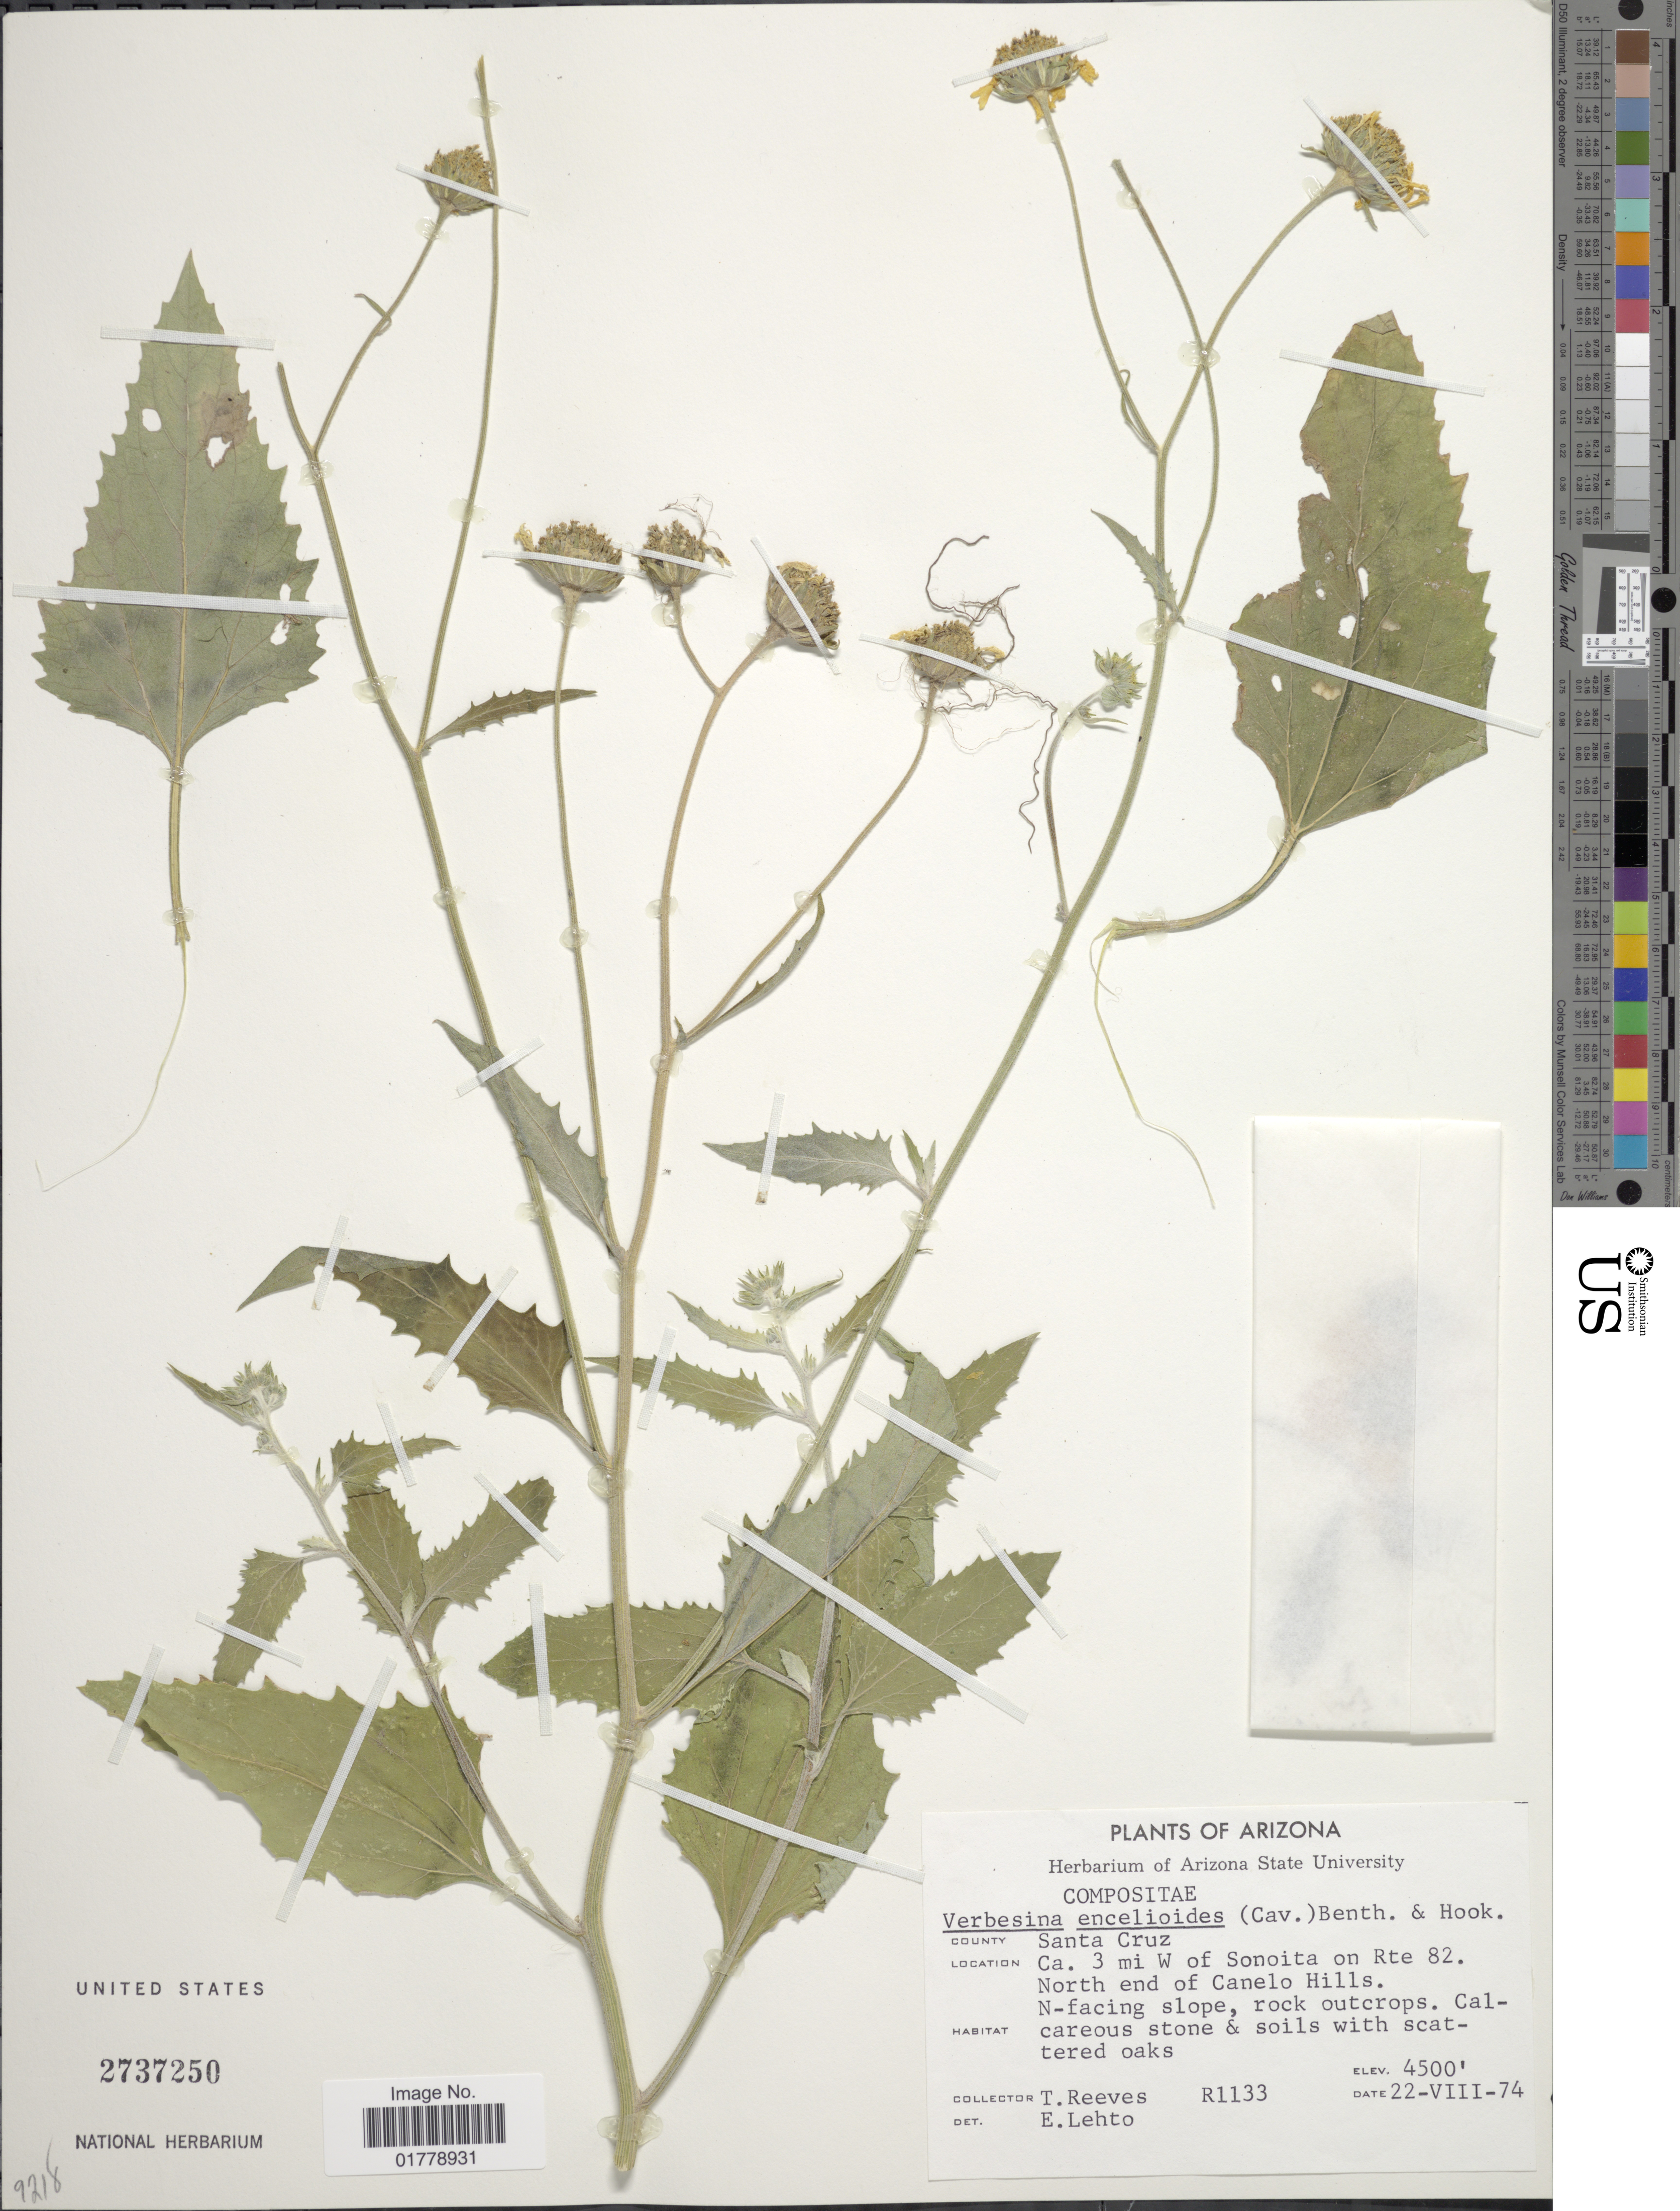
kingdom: Plantae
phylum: Tracheophyta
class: Magnoliopsida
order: Asterales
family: Asteraceae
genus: Verbesina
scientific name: Verbesina encelioides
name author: (Cav.) Benth. & Hook. ex A. Gray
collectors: T. Reeves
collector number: R1133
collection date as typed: Transcribed d/m/y: 22/8/74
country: United States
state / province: Arizona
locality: County Santa Cruz. Ca. 3 mi W of Sonoita on Rte 82. North end of Canelo Hills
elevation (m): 1372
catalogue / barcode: US 2737250